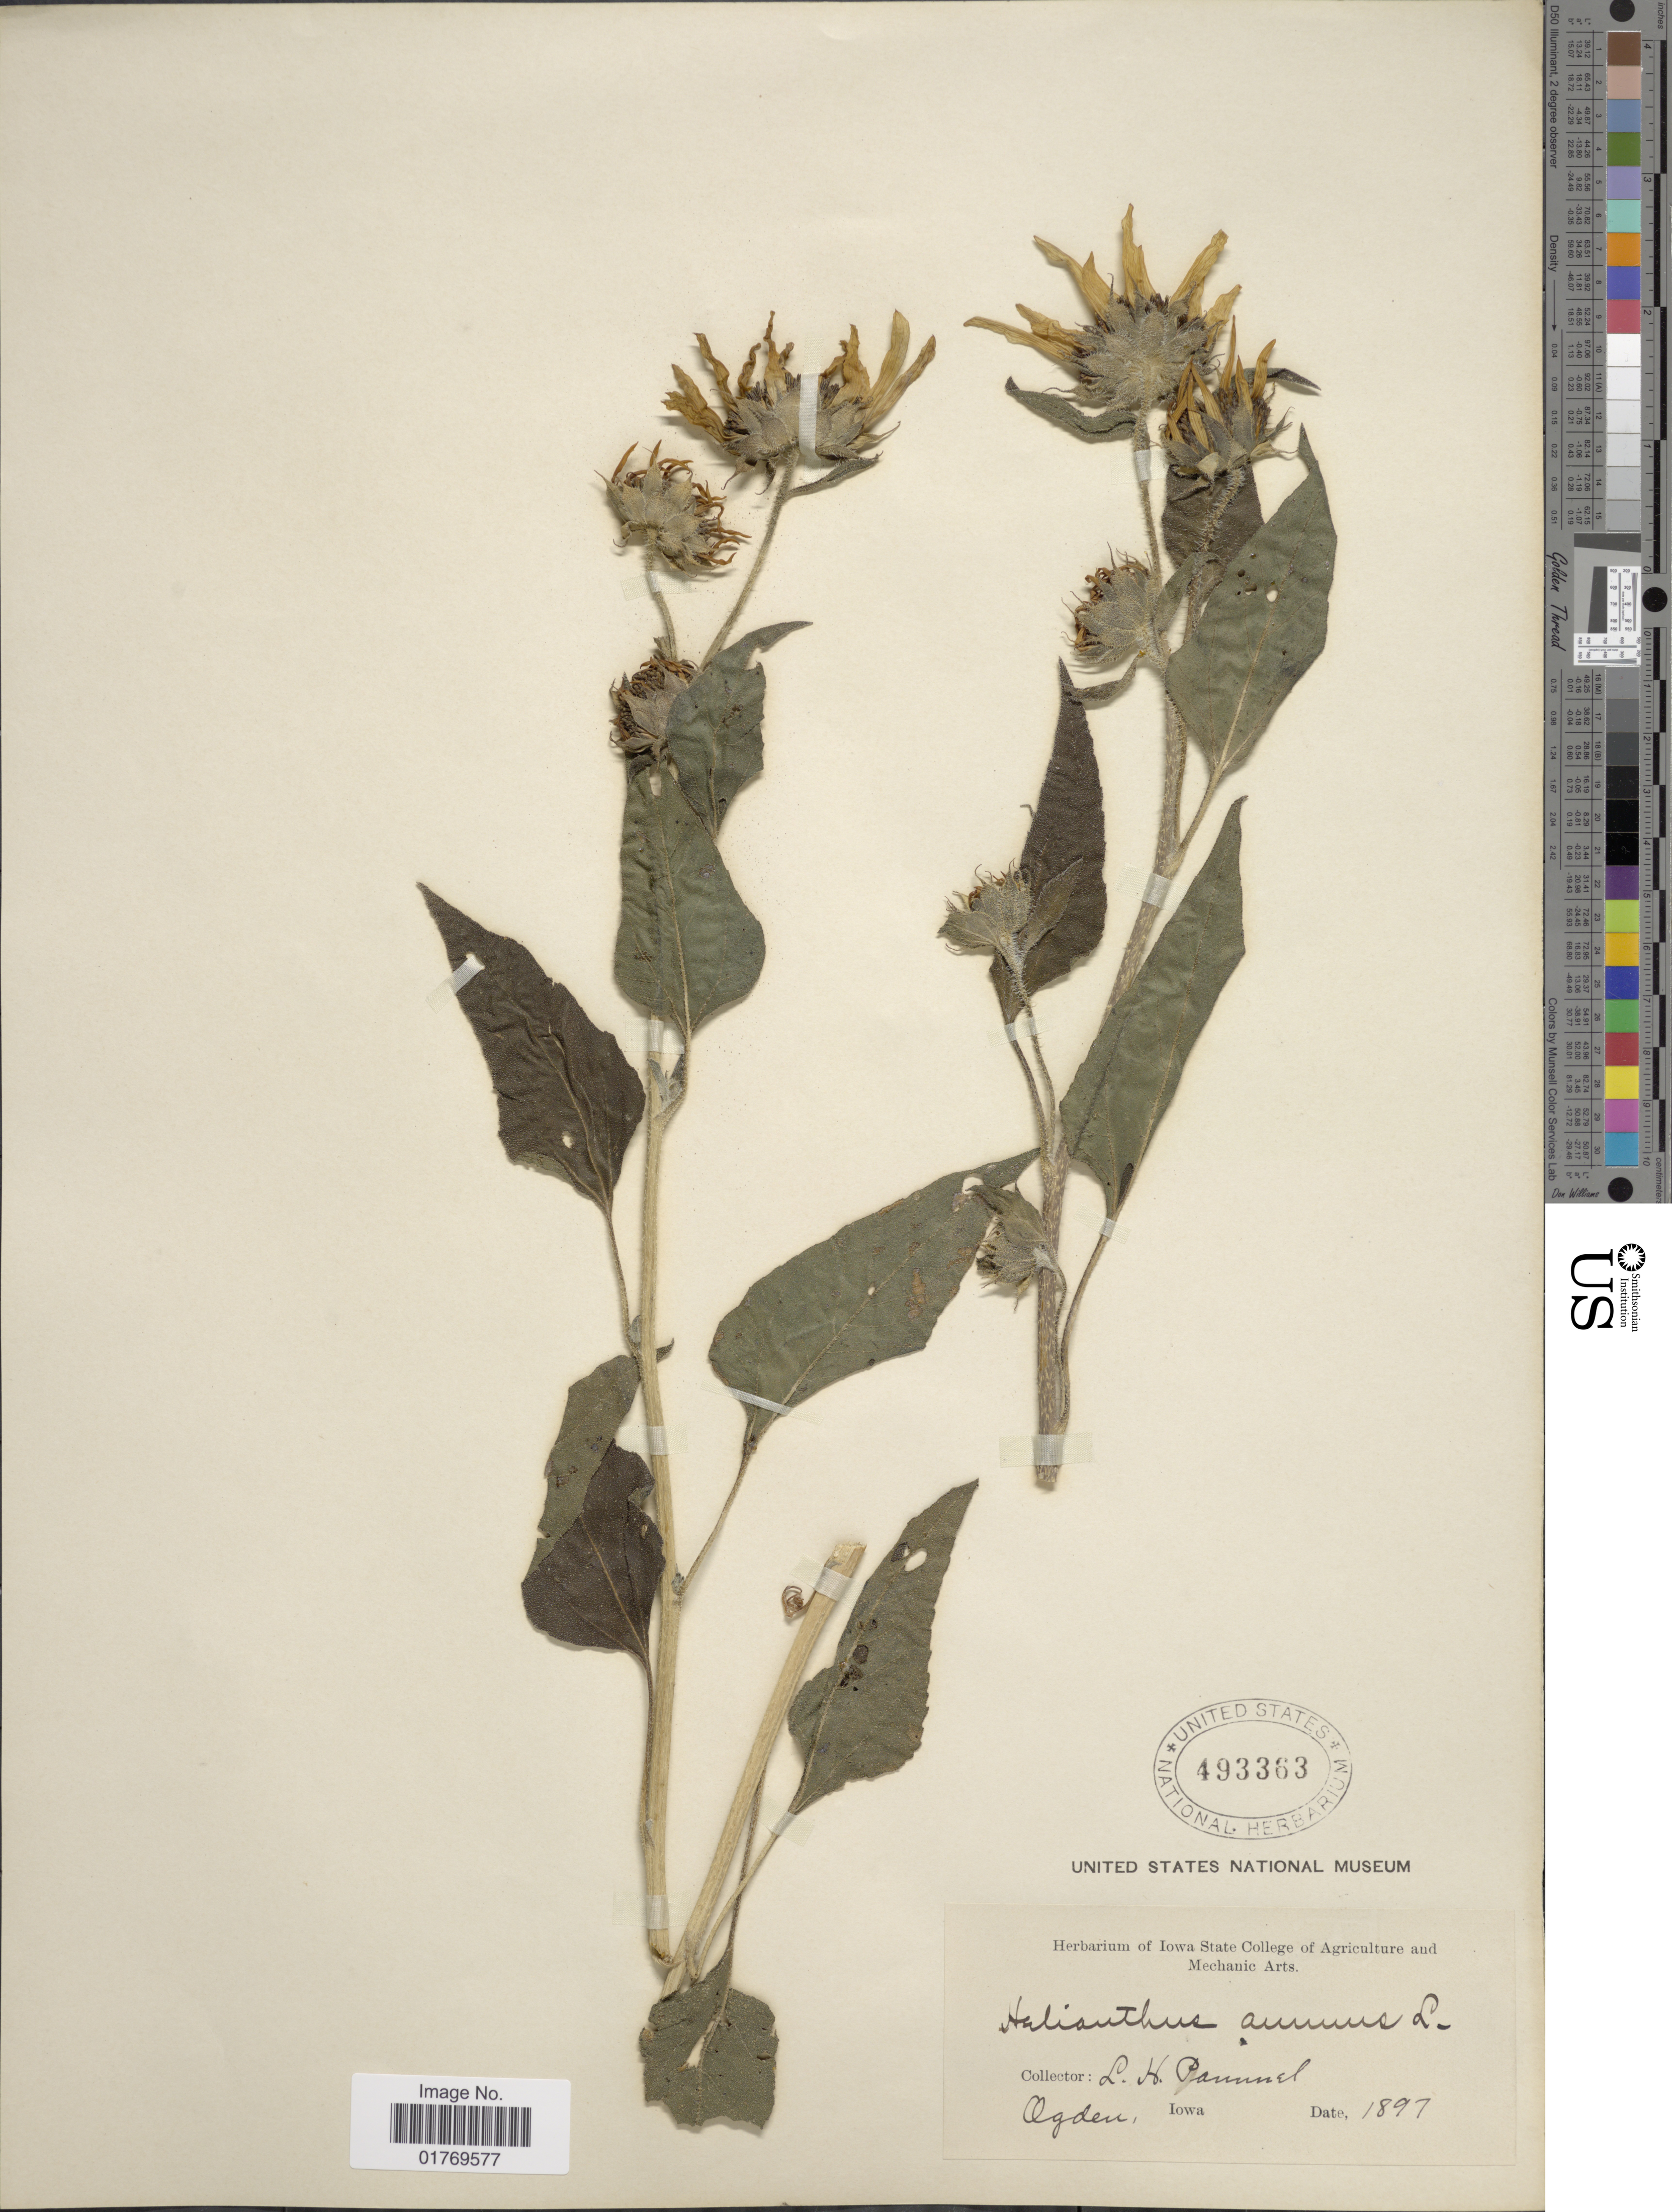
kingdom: Plantae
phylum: Tracheophyta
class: Magnoliopsida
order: Asterales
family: Asteraceae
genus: Helianthus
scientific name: Helianthus annuus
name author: L.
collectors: L. Pammel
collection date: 1897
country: United States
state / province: Iowa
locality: Ogden, Iowa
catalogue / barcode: US 493363